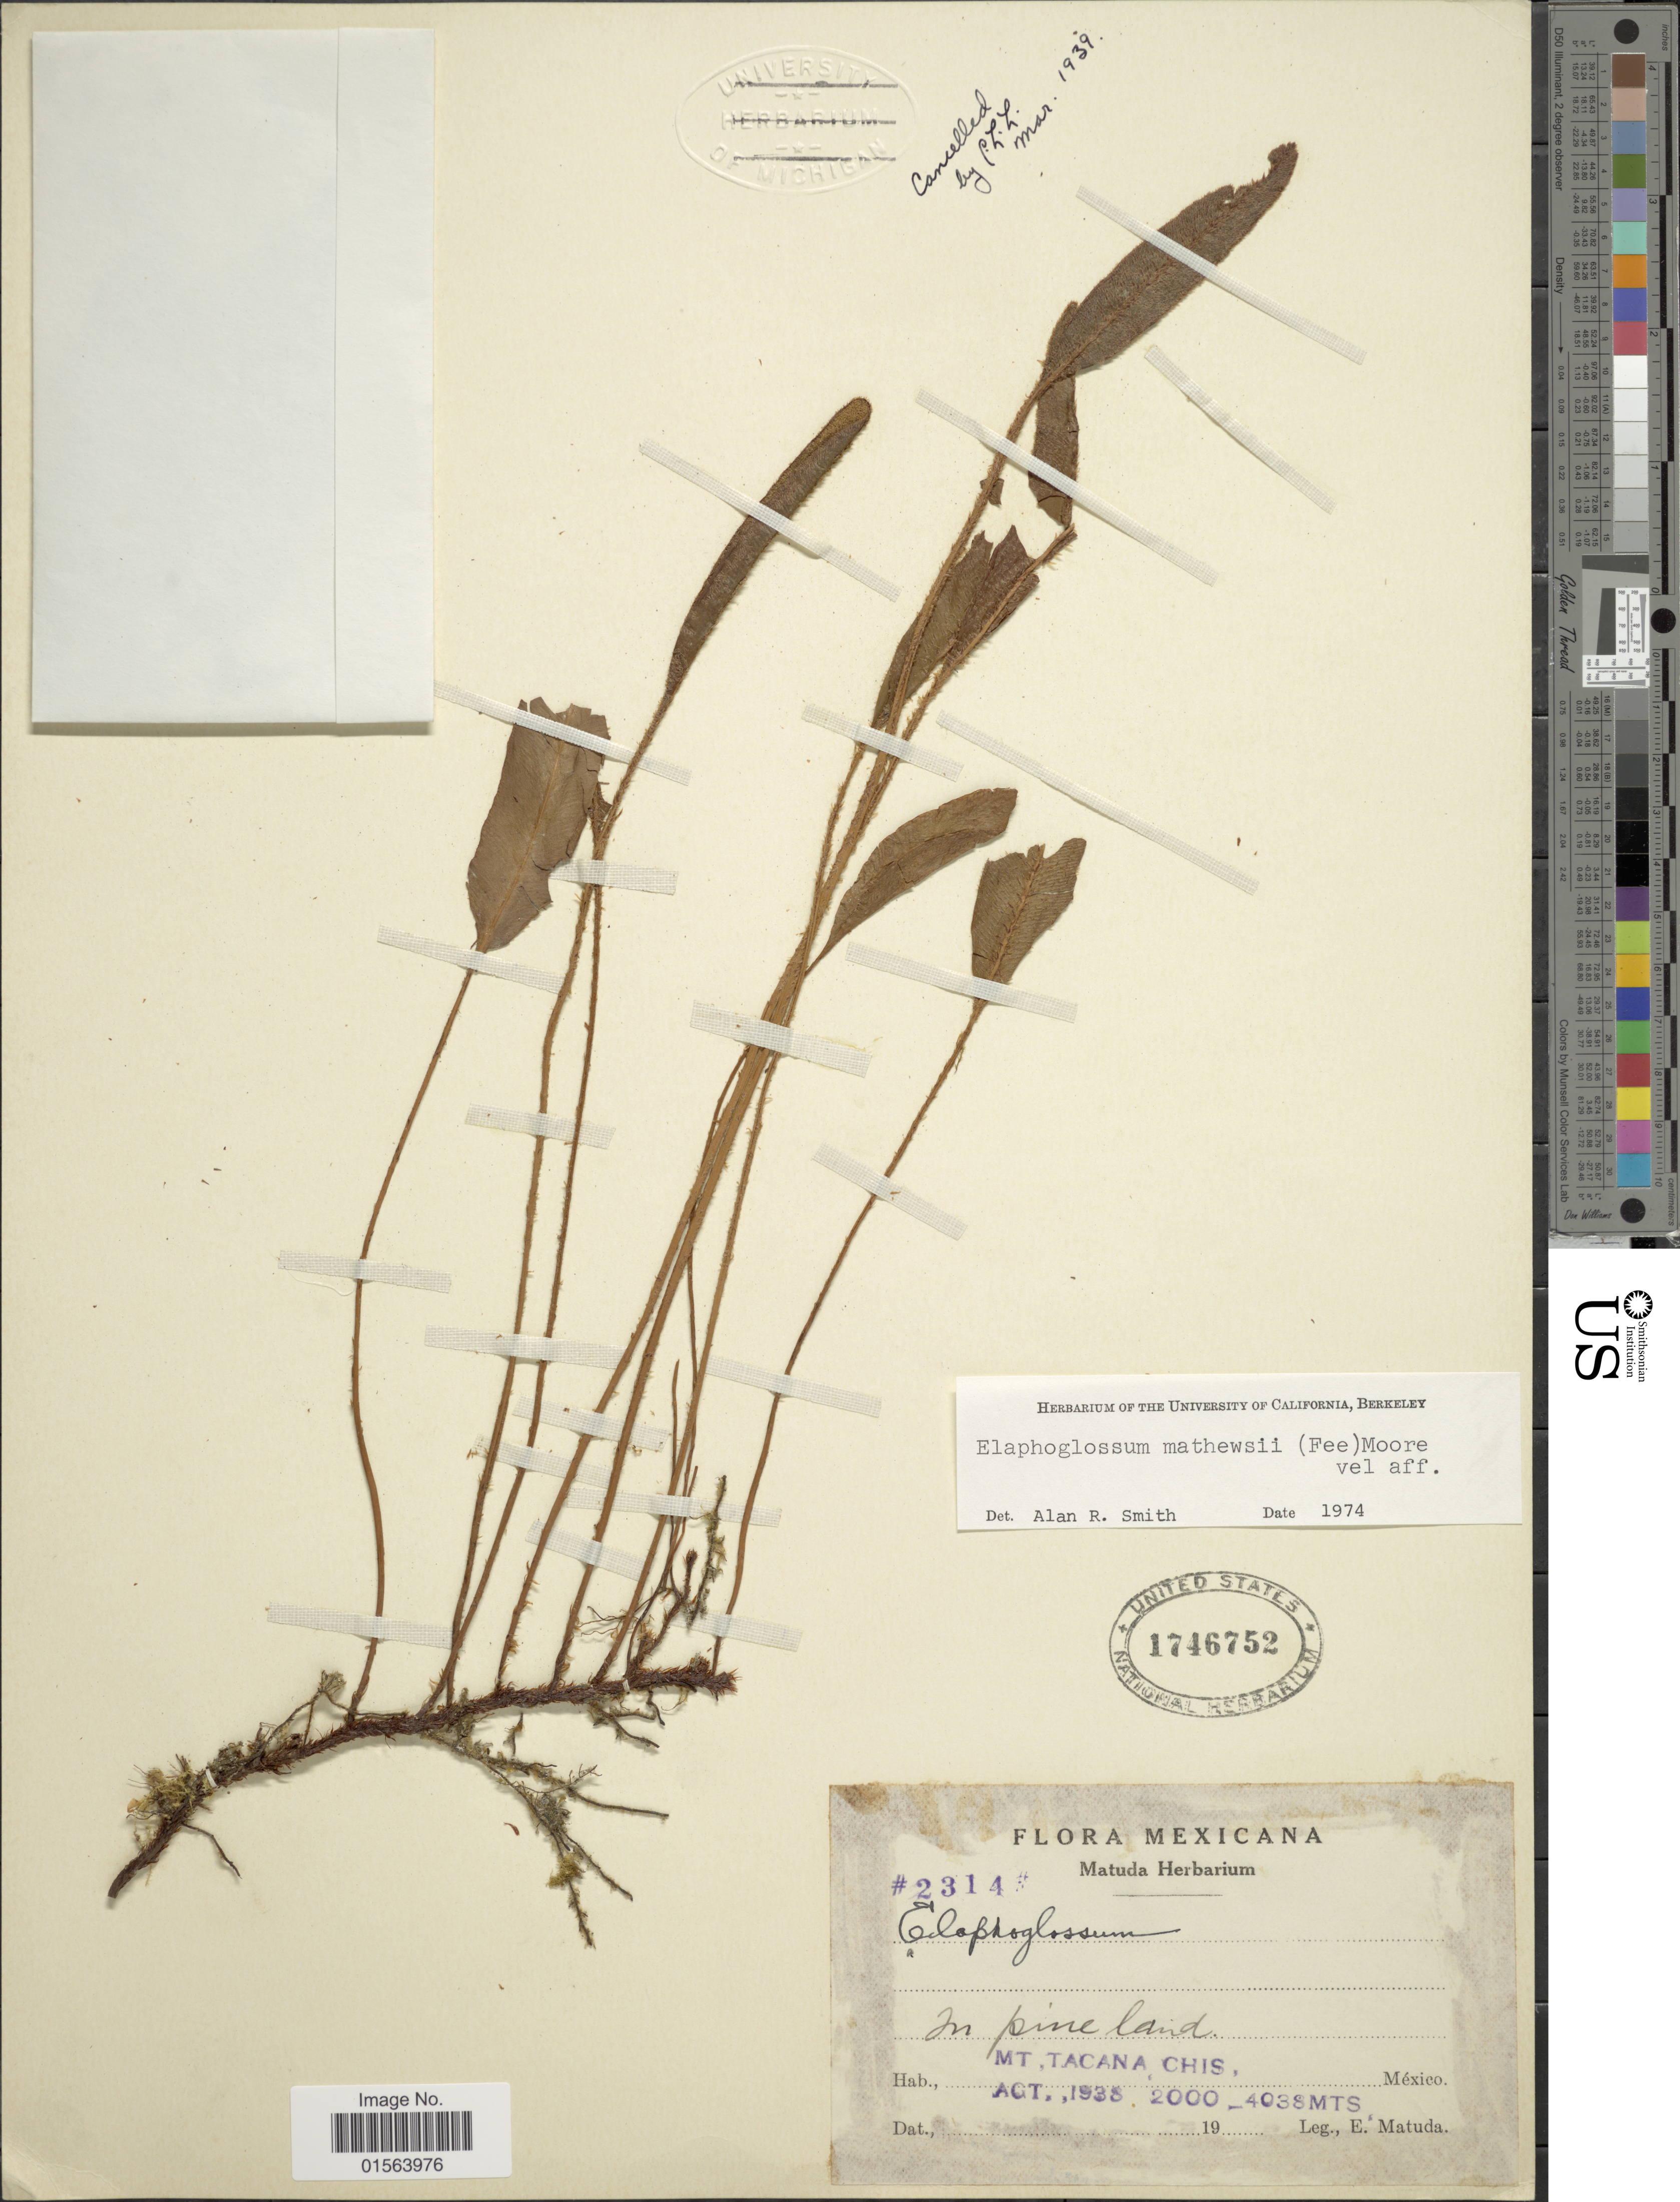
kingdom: Plantae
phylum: Tracheophyta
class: Polypodiopsida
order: Polypodiales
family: Dryopteridaceae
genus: Elaphoglossum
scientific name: Elaphoglossum hartwegii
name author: (Fée) T. Moore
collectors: E. Matuda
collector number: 2314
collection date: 1938-08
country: Mexico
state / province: Chiapas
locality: Mexicana, Mt. Tacana, Chis.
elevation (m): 2000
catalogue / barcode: US 1746752